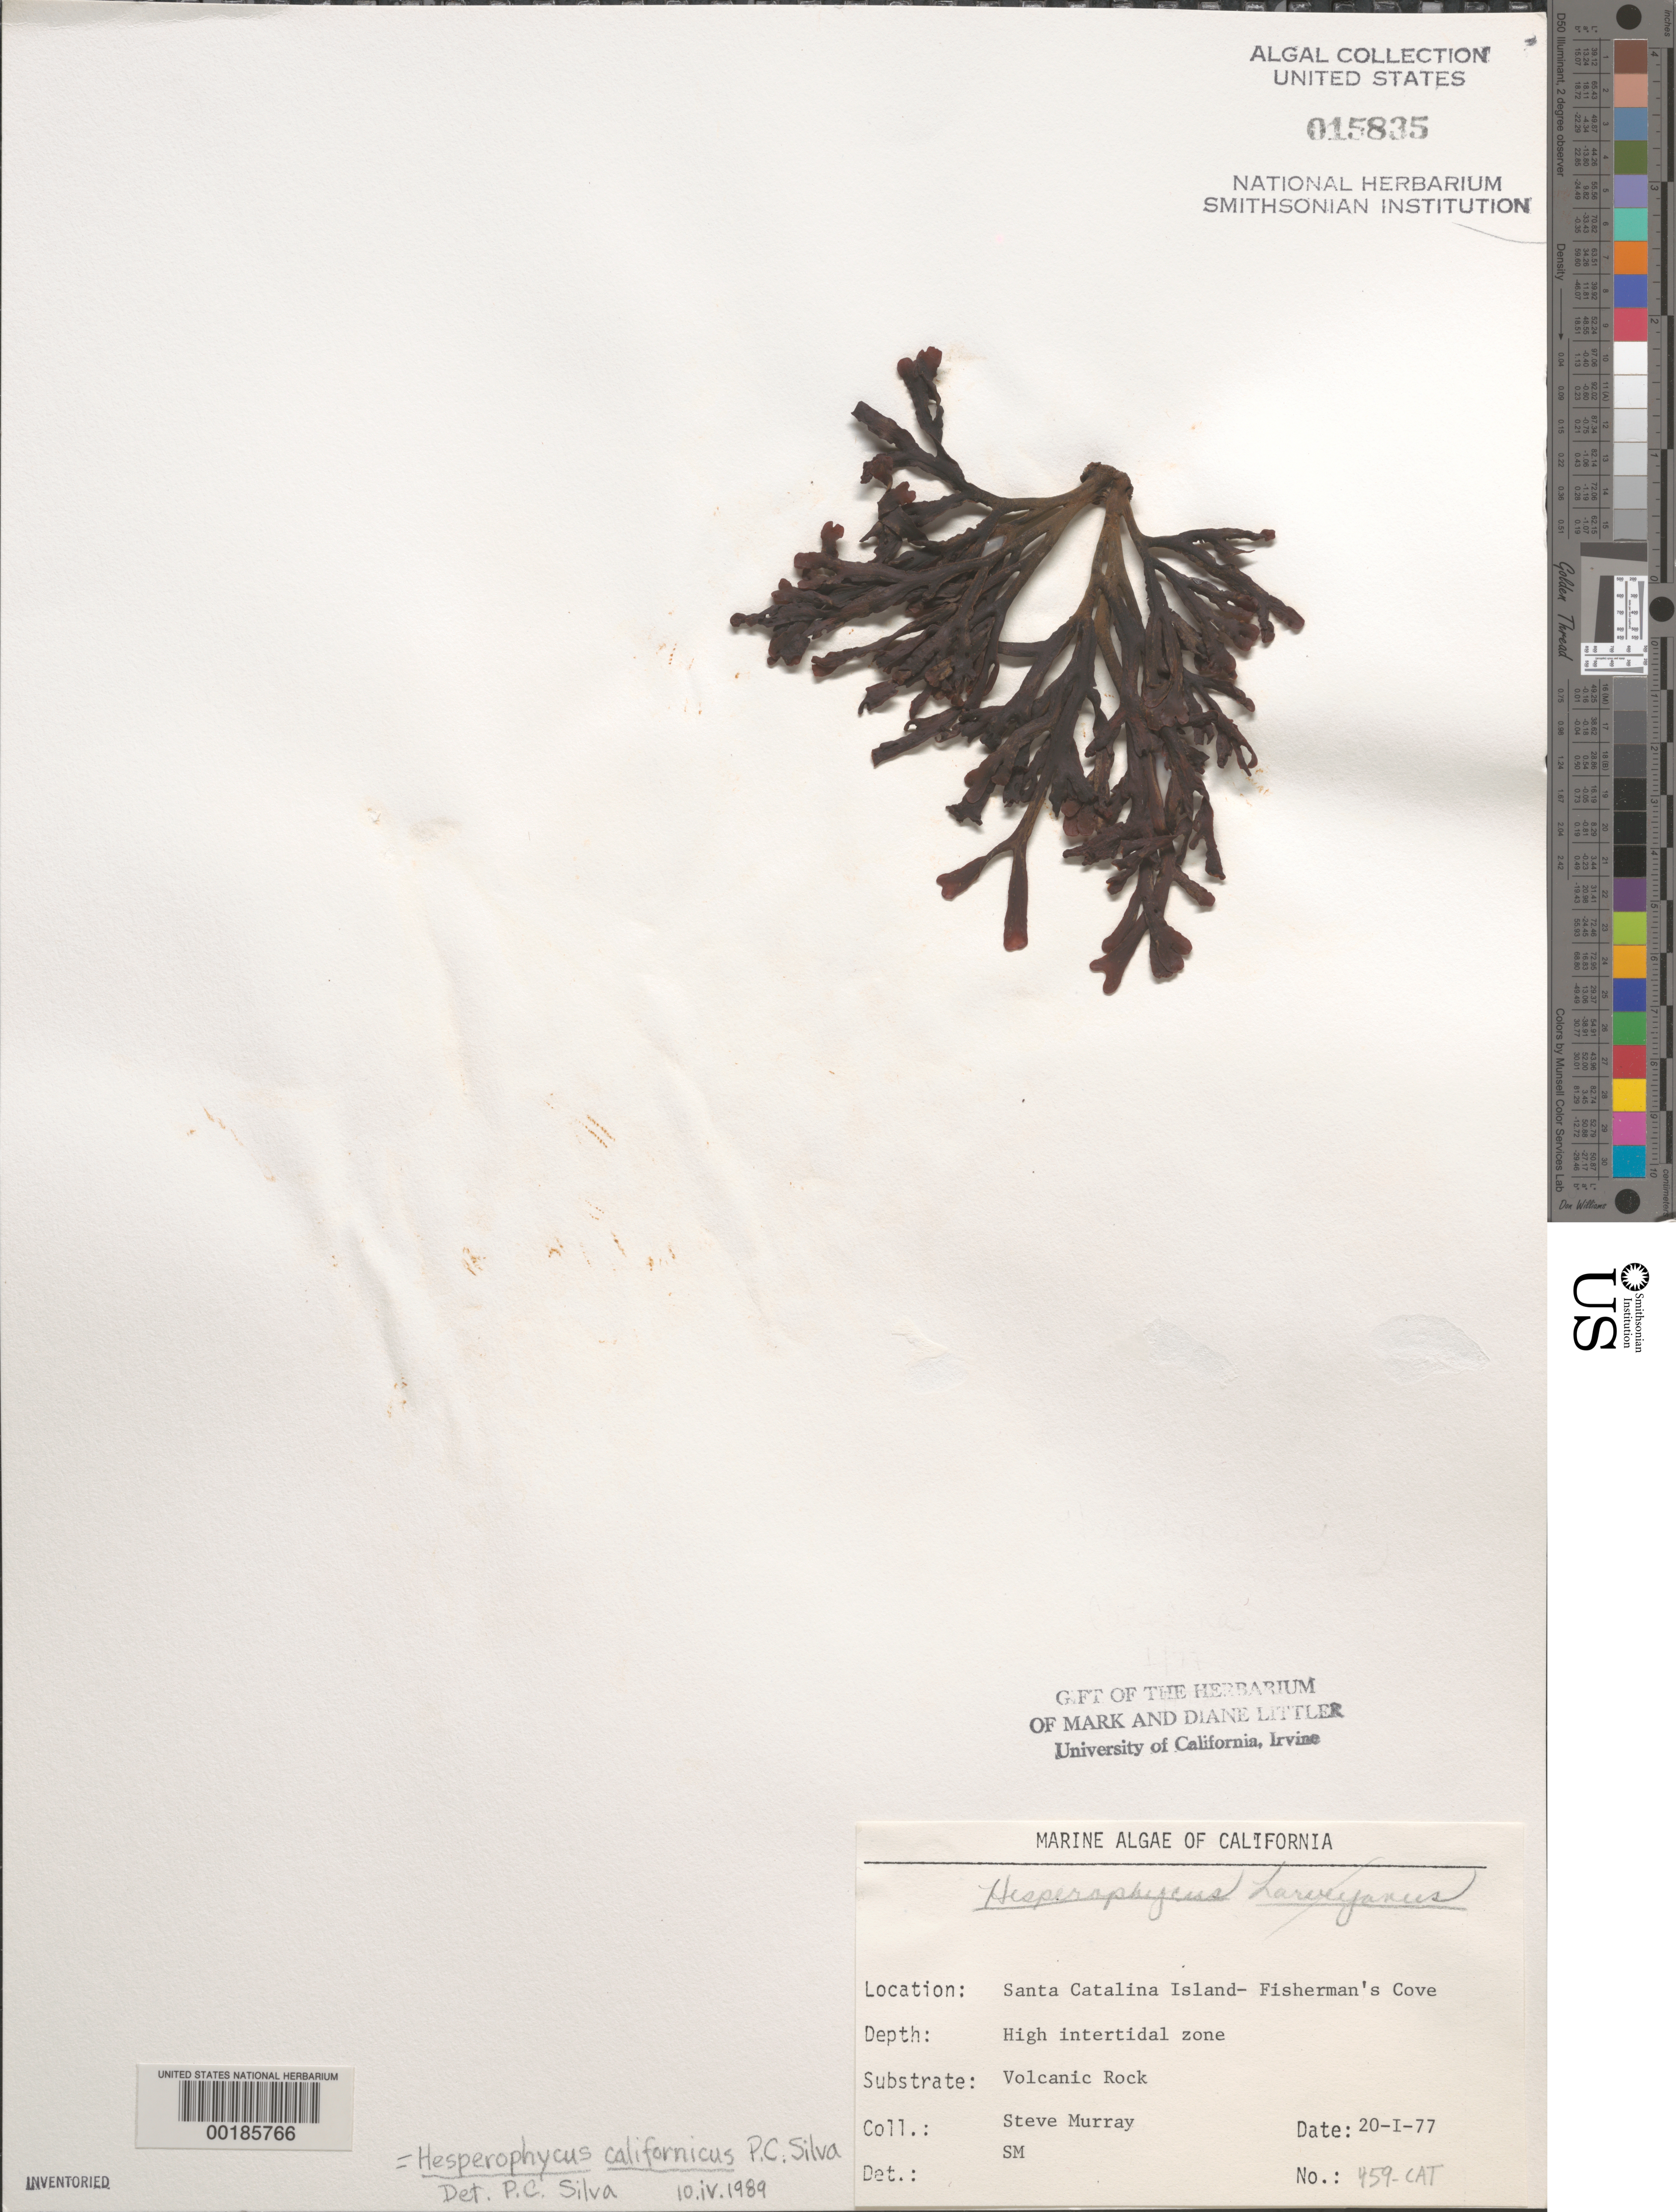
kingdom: Chromista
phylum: Ochrophyta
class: Phaeophyceae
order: Fucales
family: Fucaceae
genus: Hesperophycus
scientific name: Hesperophycus californicus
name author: P.C. Silva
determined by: Silva, P. C.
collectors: S. N. Murray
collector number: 459-CAT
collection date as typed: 20 Jan 1977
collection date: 1977-01-20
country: United States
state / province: California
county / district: Los Angeles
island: Santa Catalina Island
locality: Fishermen Cove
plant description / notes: BLM-SOCALBIGHT Rocky Intertidal Survey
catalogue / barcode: US 15835